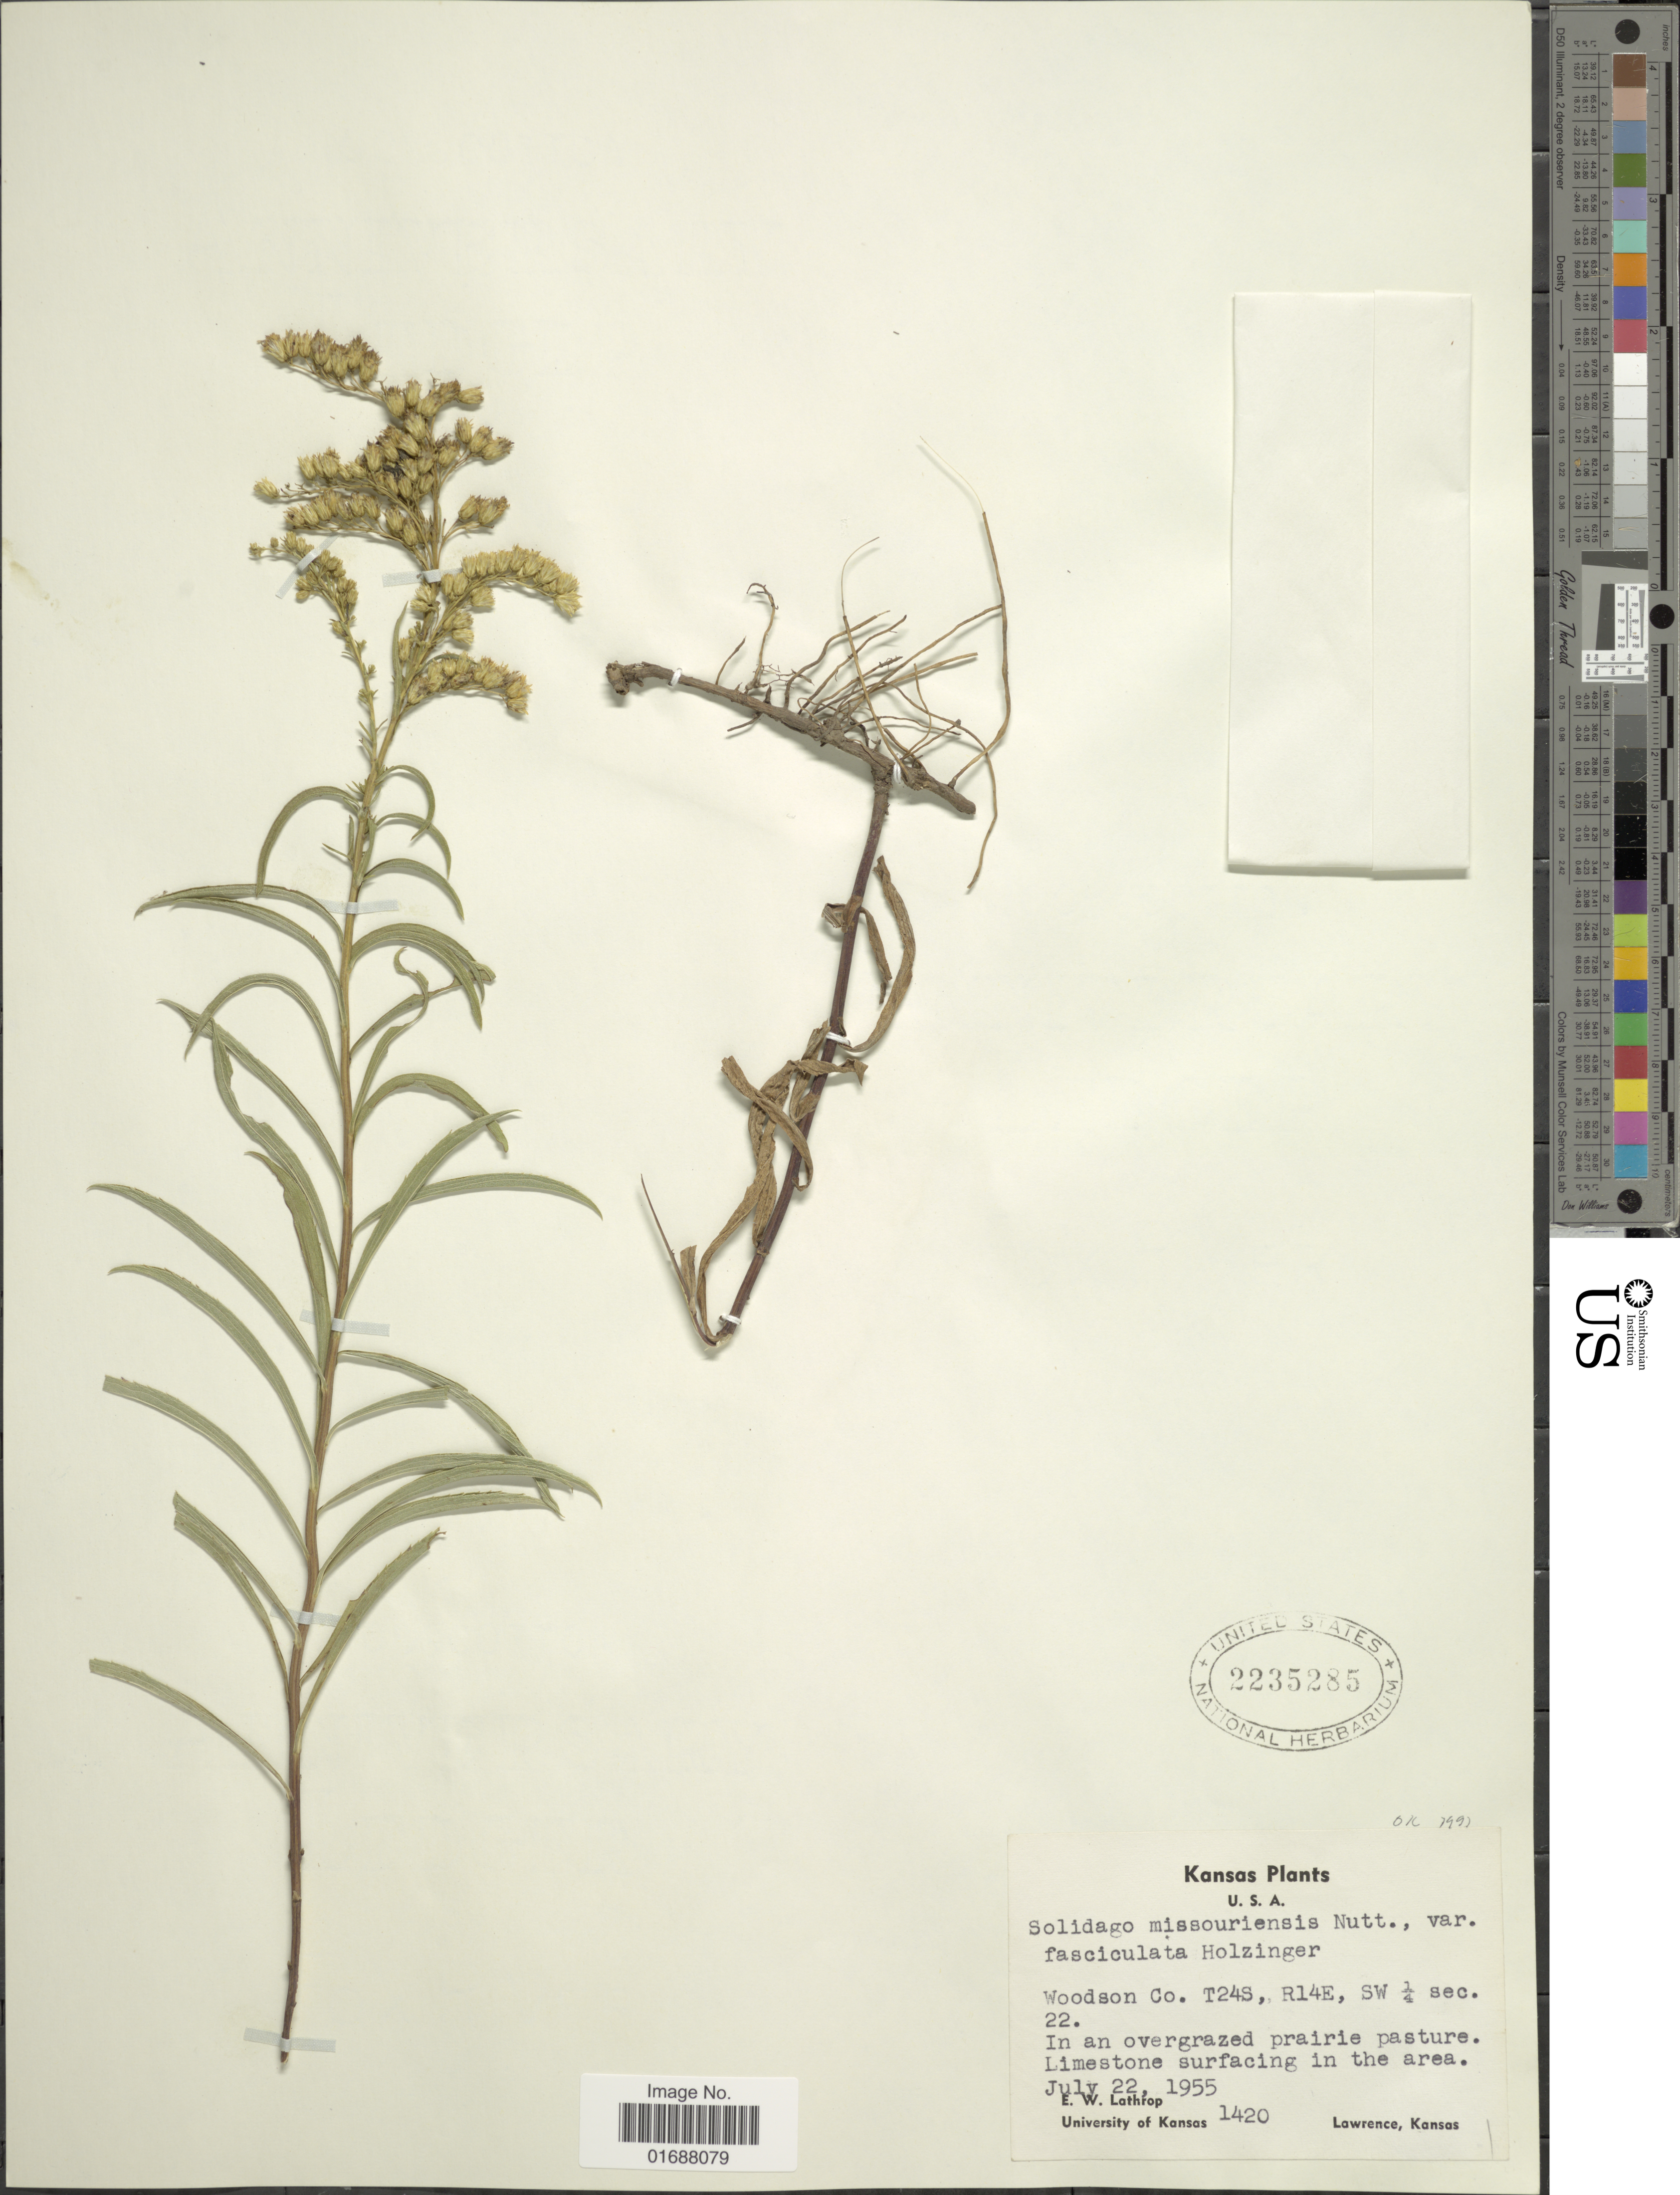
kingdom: Plantae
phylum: Tracheophyta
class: Magnoliopsida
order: Asterales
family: Asteraceae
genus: Solidago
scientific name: Solidago missouriensis var. fasciculata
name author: Holz.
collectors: E. W. Lathrop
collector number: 1420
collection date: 1955-07-22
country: United States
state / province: Kansas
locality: Woodson Co. T24S, R14E, SW¼ sec. 22.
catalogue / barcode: US 2235285